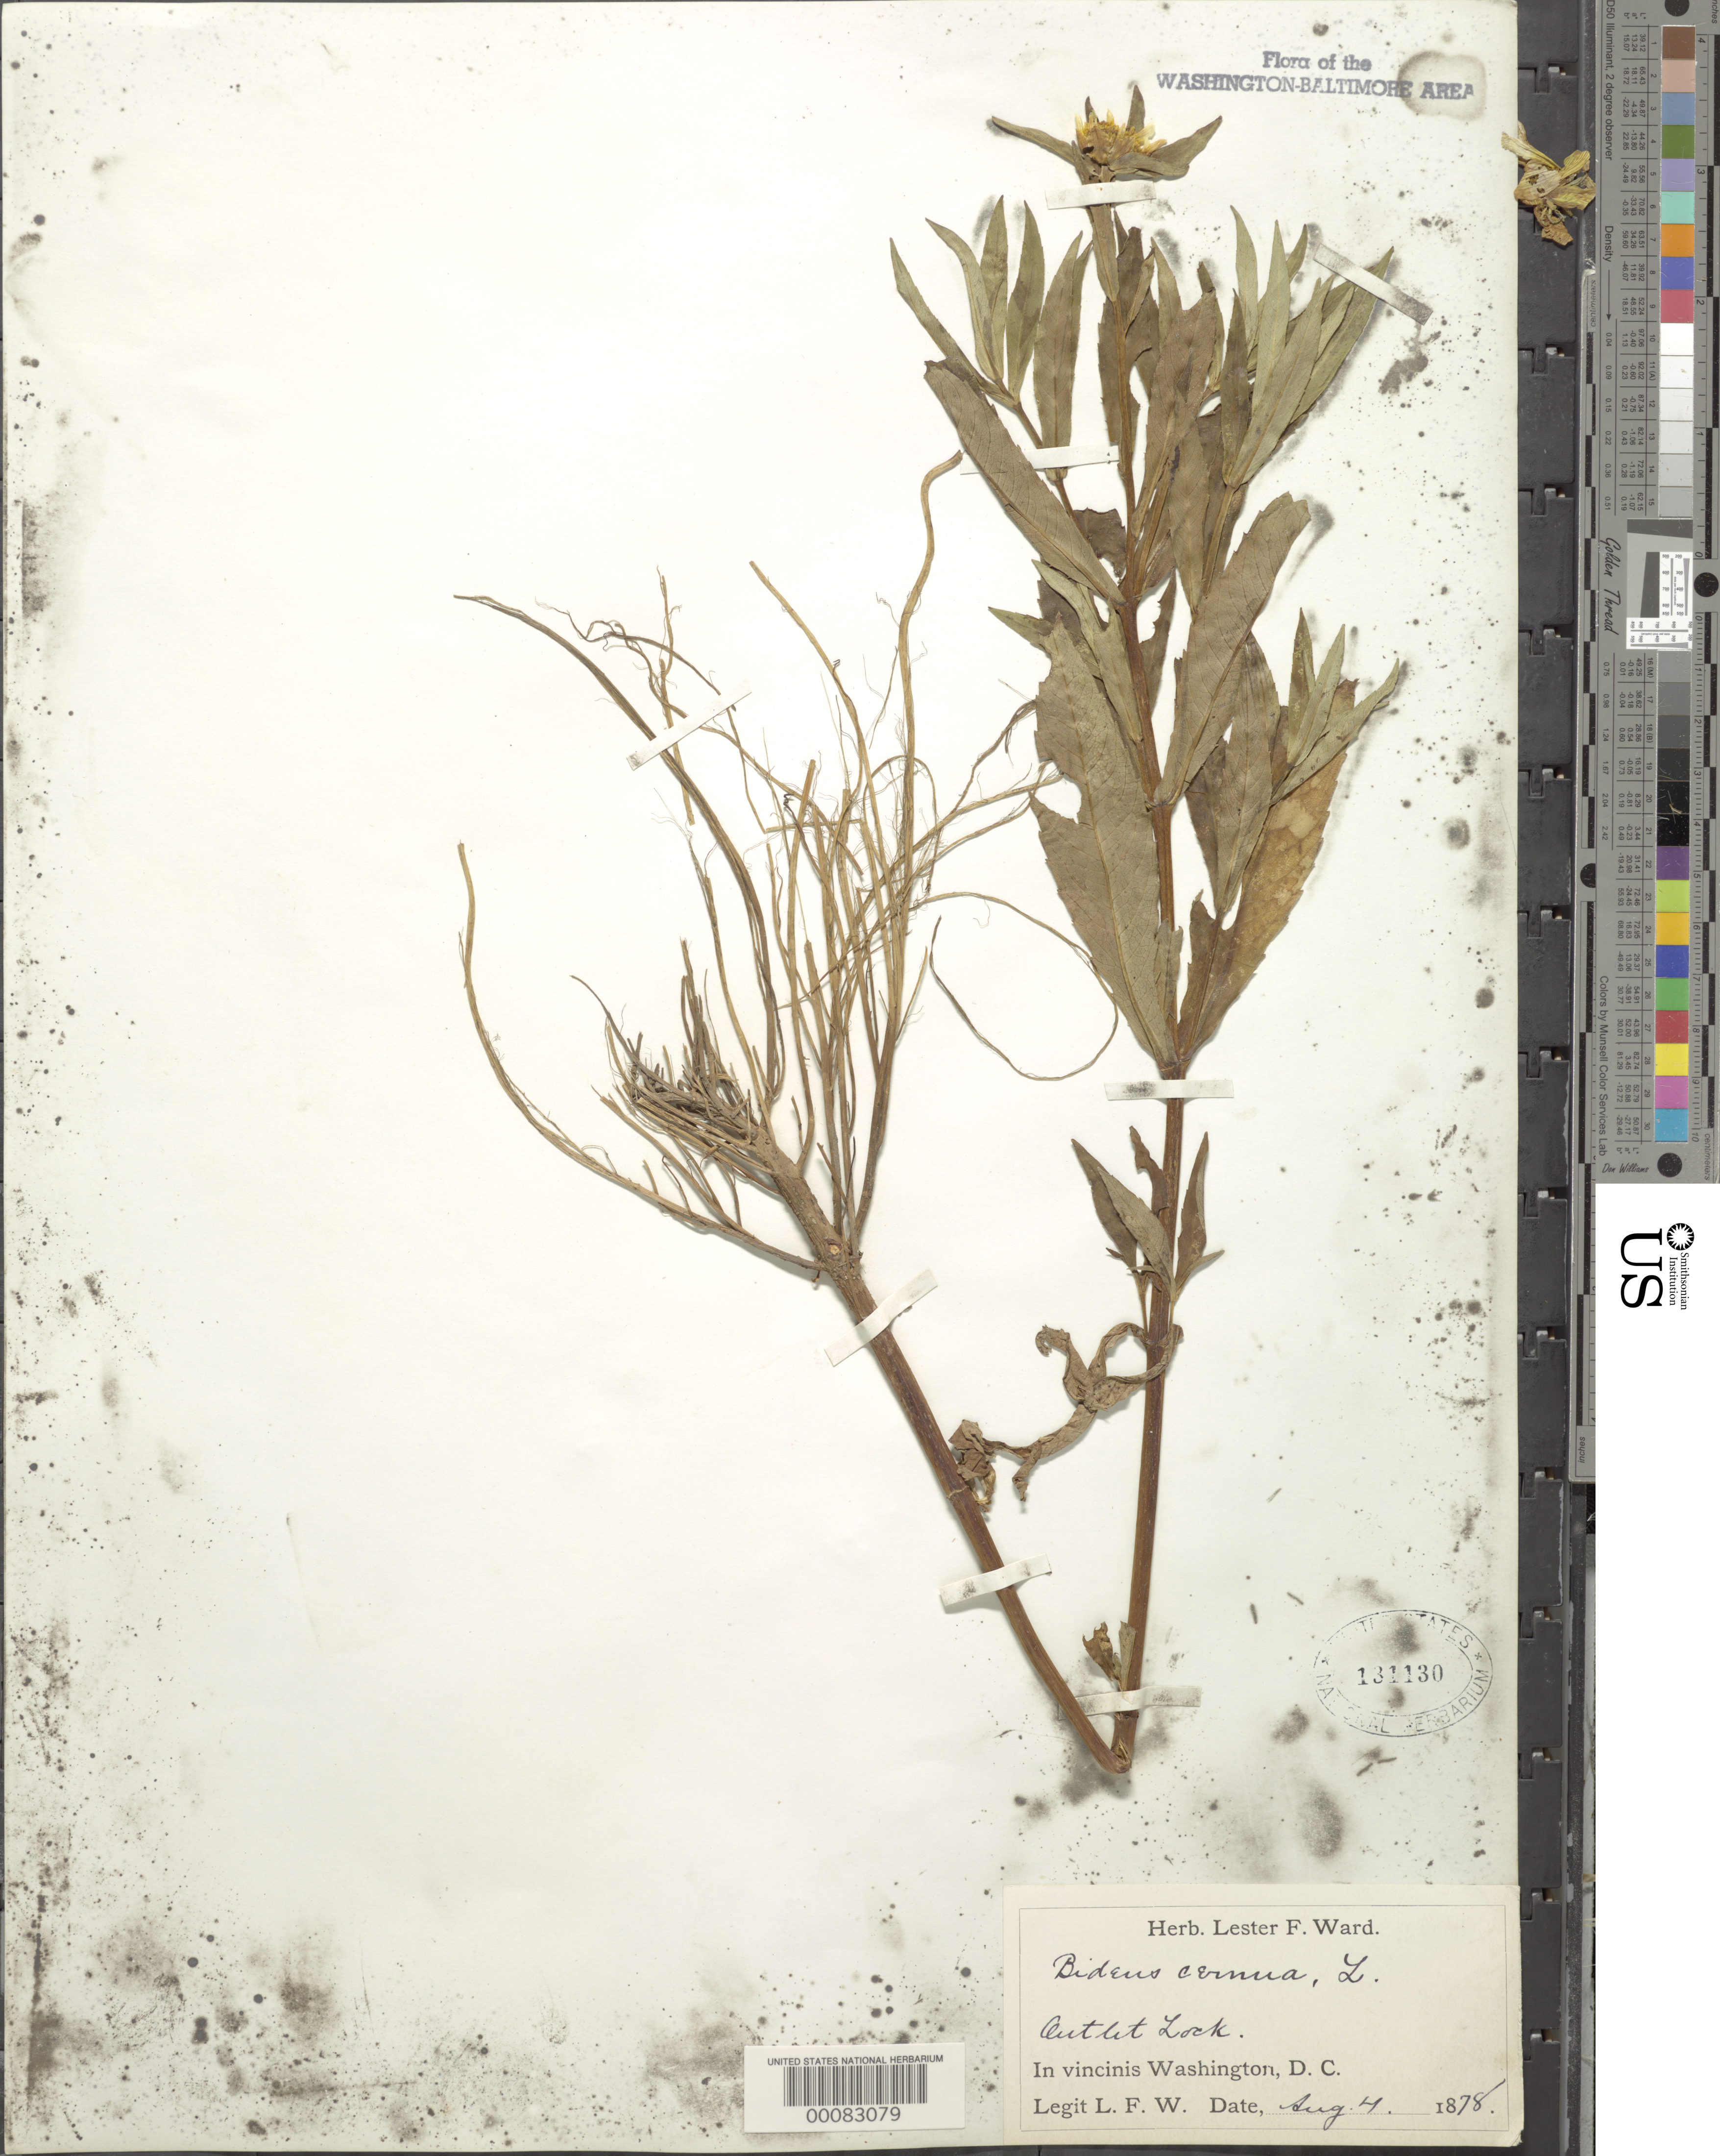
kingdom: Plantae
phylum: Tracheophyta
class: Magnoliopsida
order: Asterales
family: Asteraceae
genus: Bidens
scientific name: Bidens cernua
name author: L.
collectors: L. F. Ward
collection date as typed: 04 Aug 1878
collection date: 1878-08-04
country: United States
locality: Outlet Lock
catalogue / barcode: US 131130